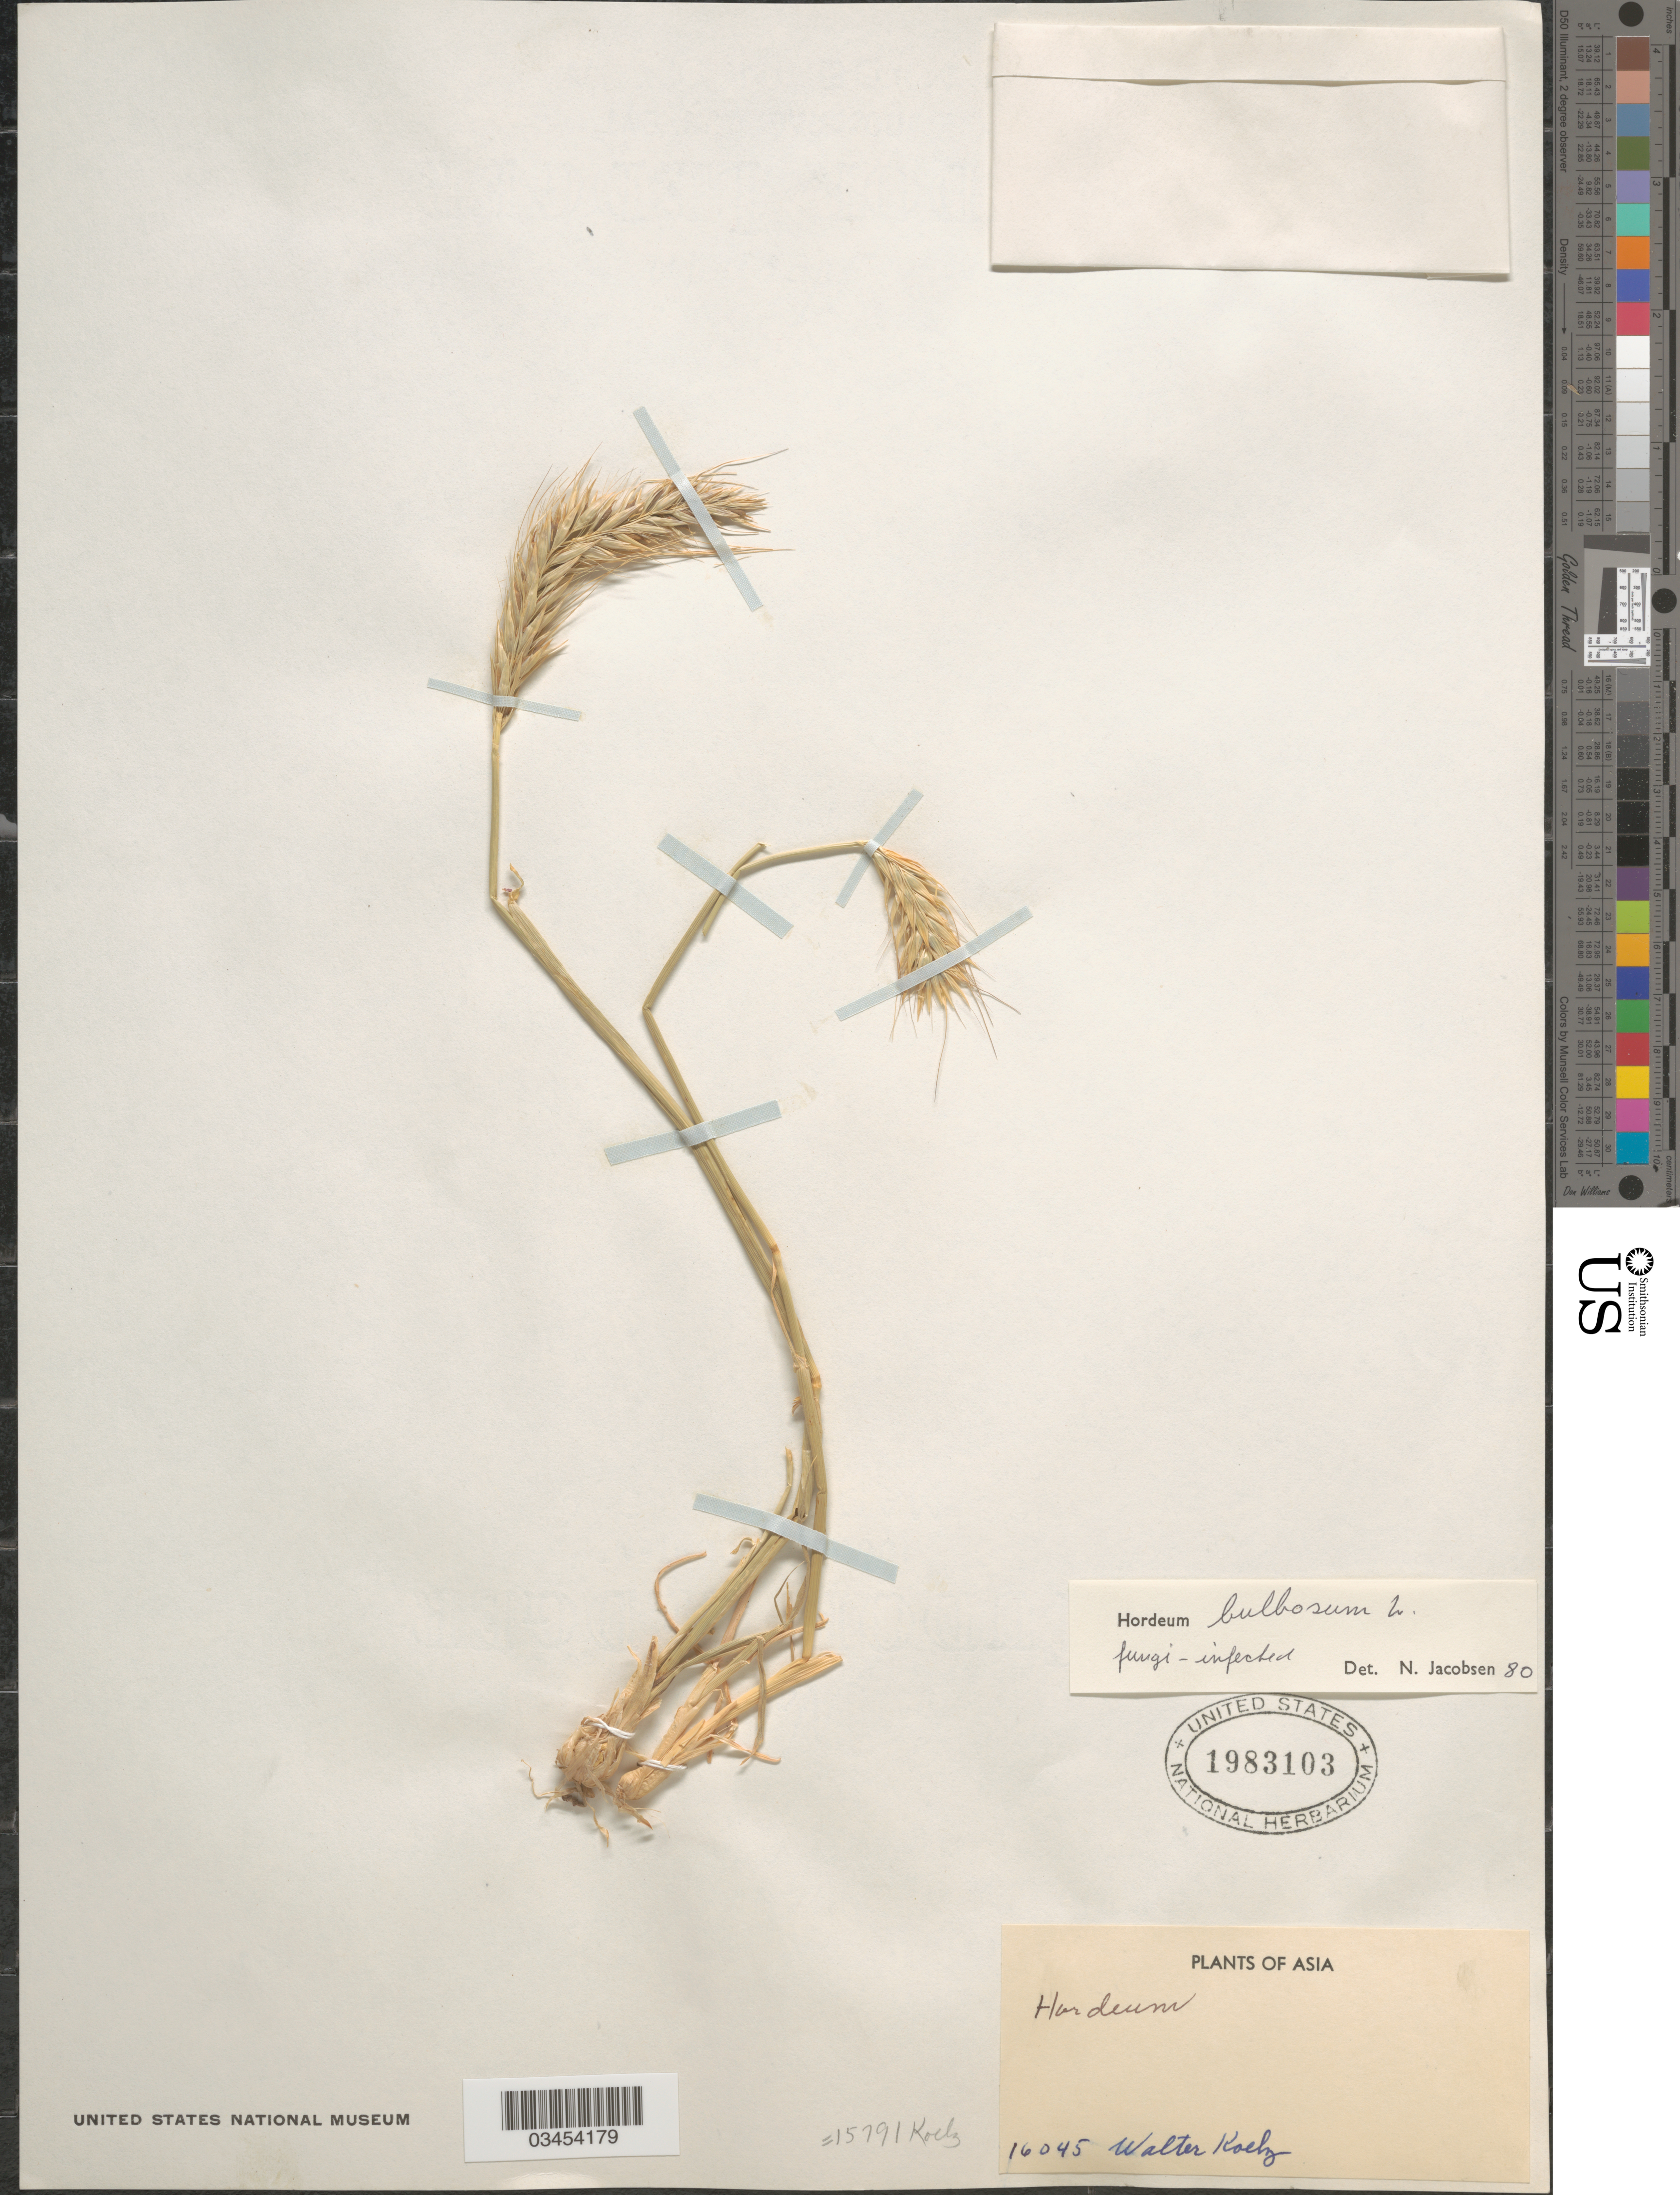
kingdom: Plantae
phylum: Tracheophyta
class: Liliopsida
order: Poales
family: Poaceae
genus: Hordeum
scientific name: Hordeum bulbosum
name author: L.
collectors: W. N. Koelz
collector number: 16045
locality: Asia.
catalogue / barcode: US 1983103